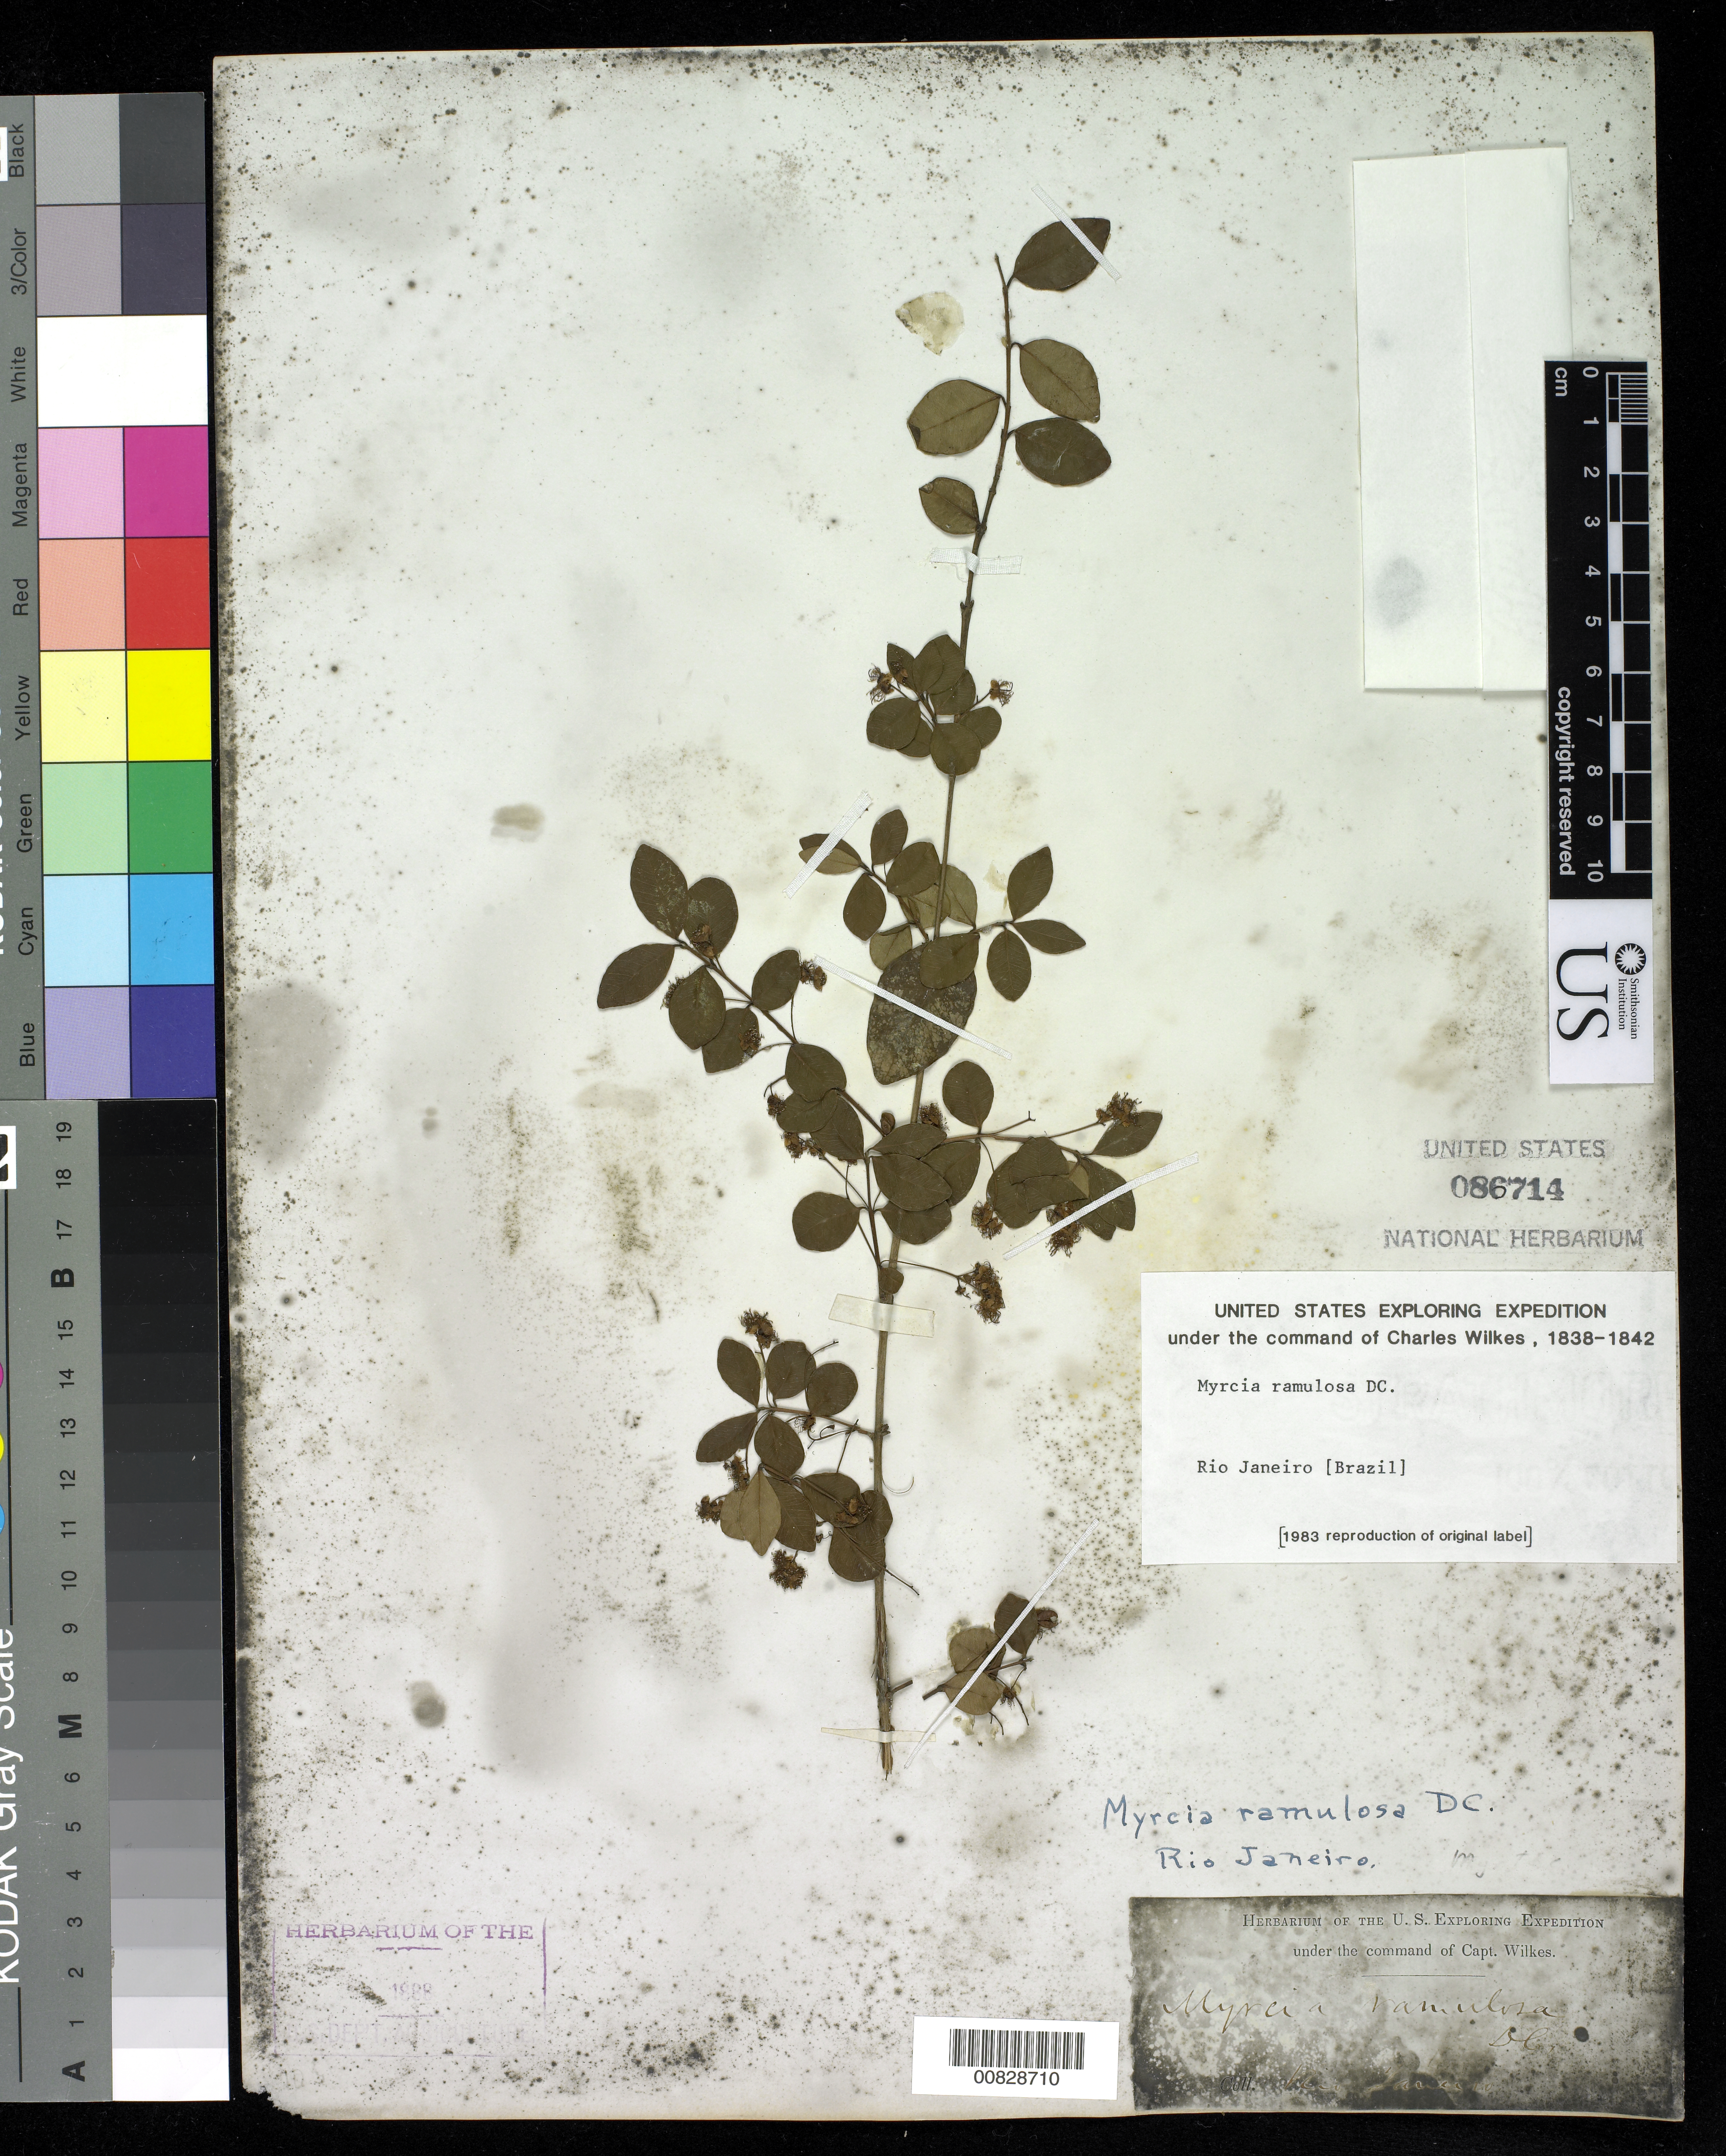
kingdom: Plantae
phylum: Tracheophyta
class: Magnoliopsida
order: Myrtales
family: Myrtaceae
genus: Myrcia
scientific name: Myrcia ramulosa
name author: DC.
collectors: Wilkes Explor. Exped.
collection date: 1838/1842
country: Brazil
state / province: Rio de Janeiro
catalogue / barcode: US 86714